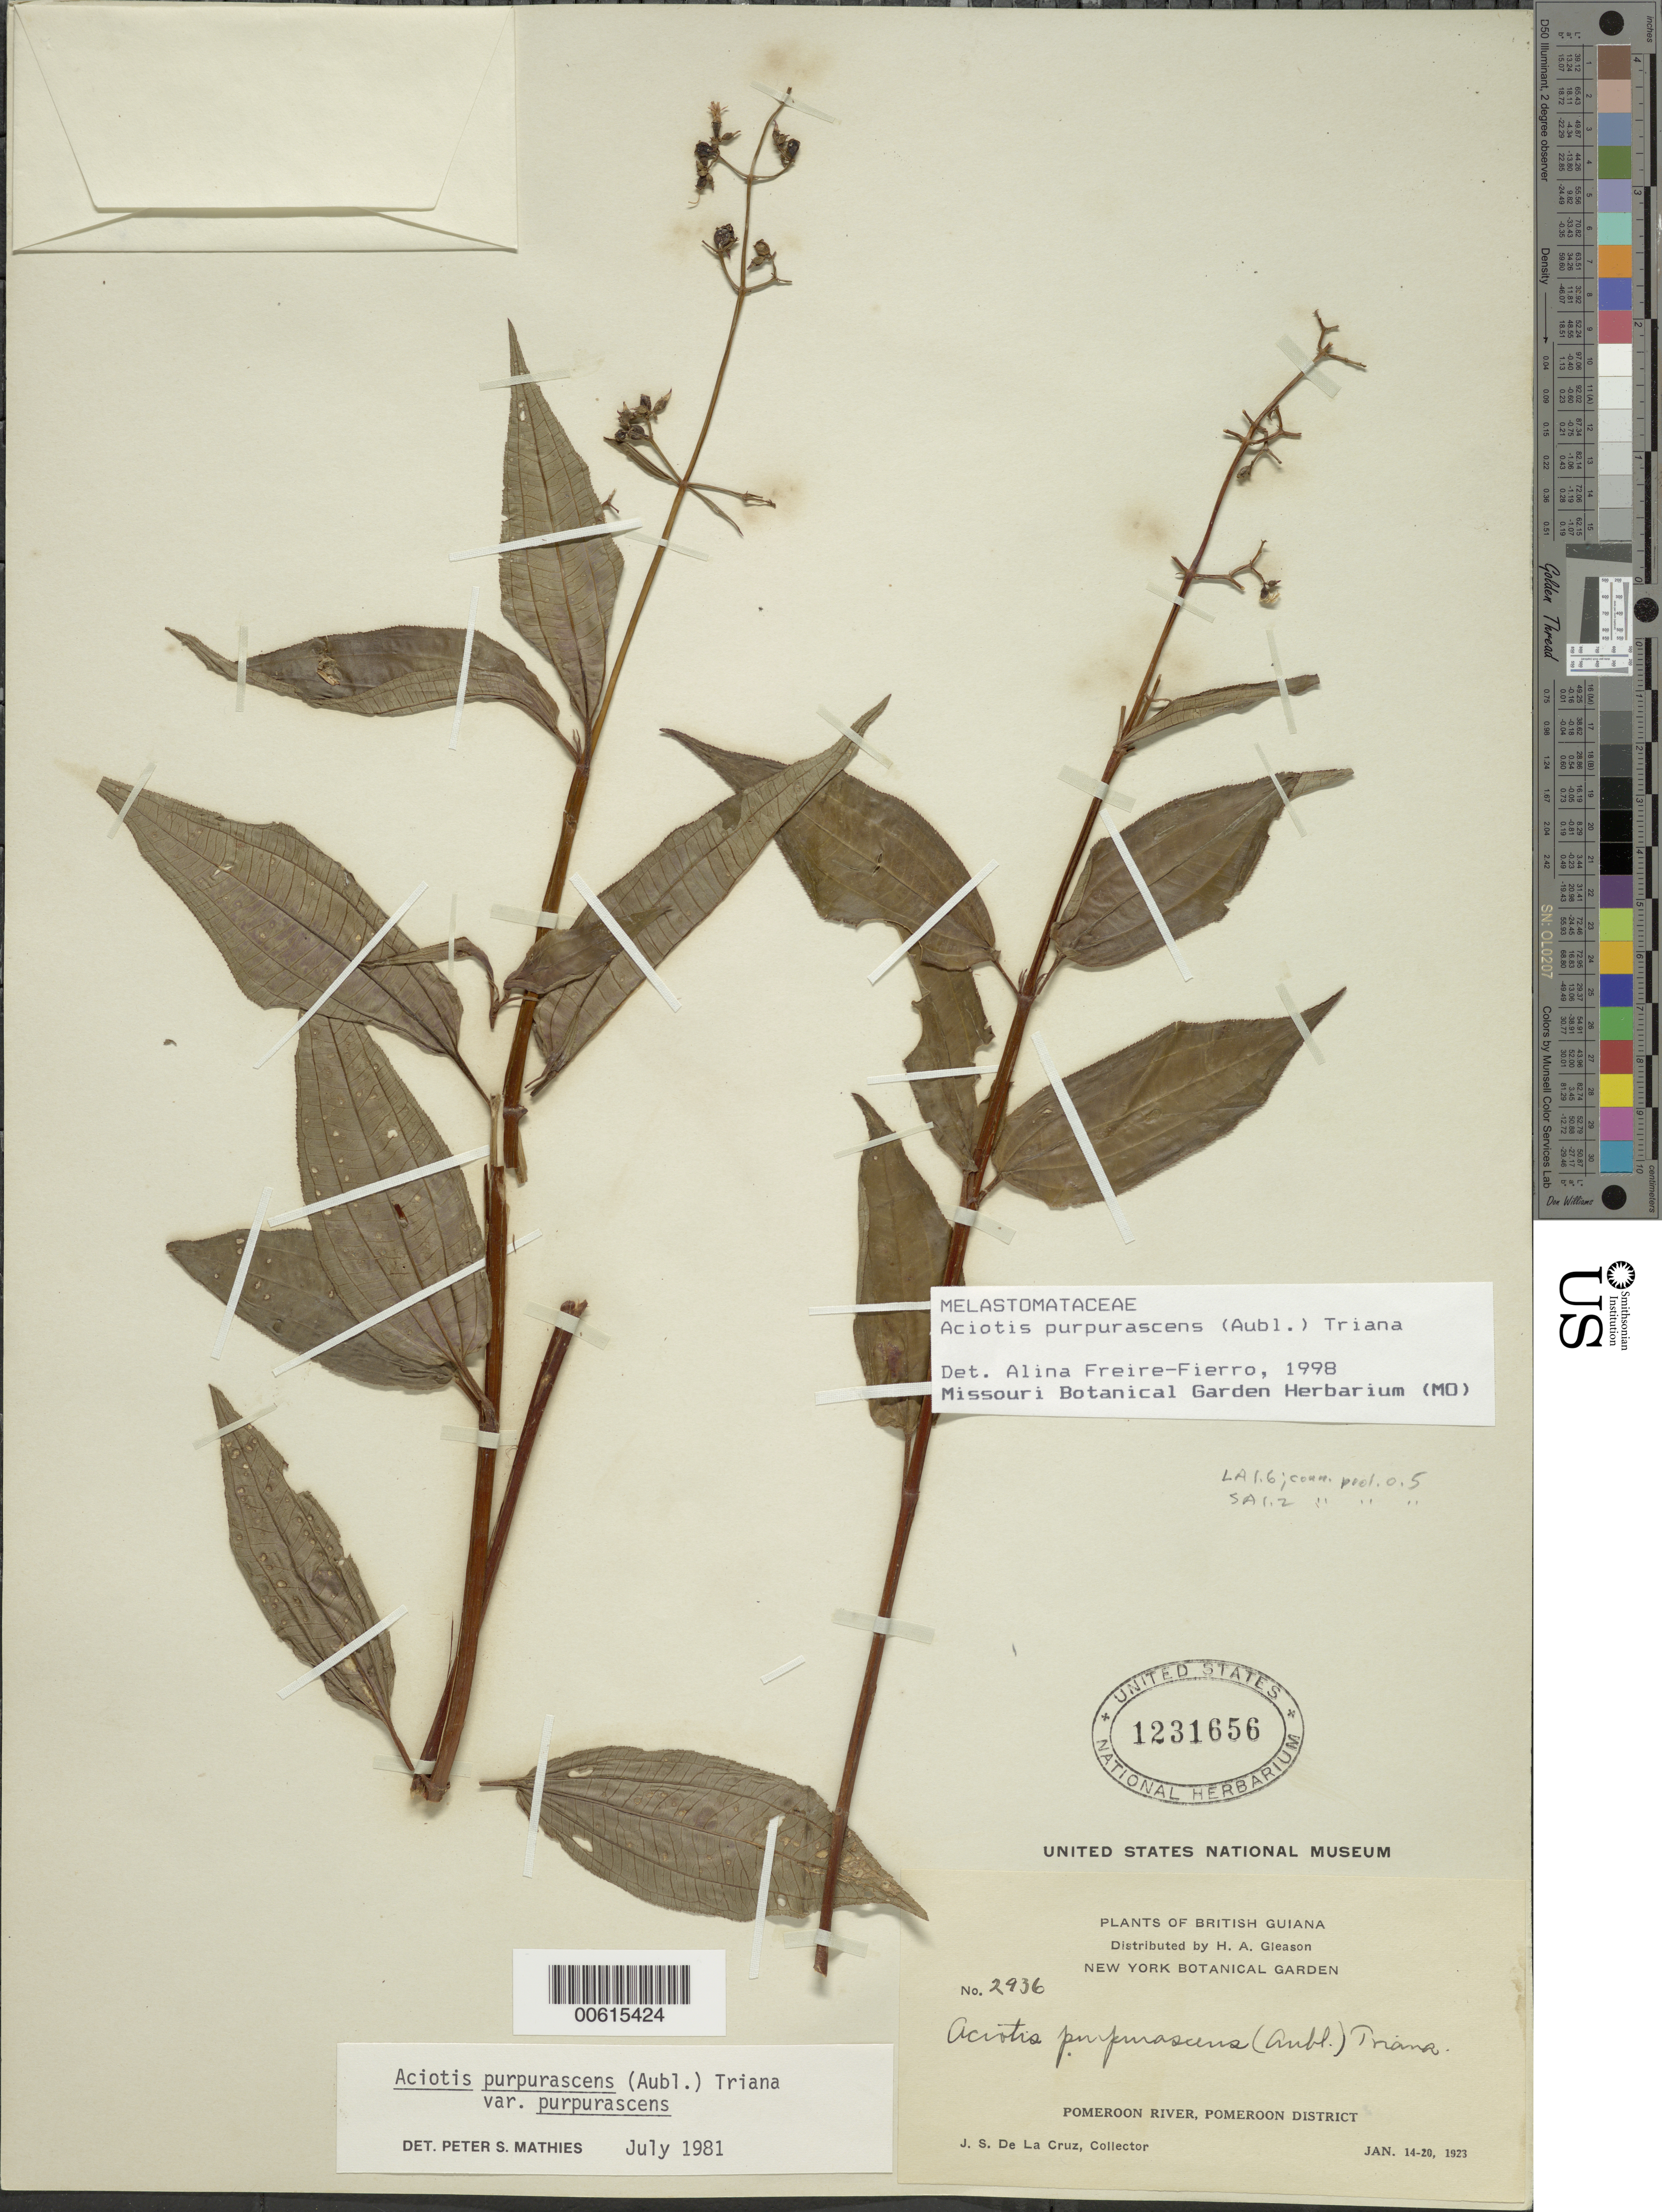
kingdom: Plantae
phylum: Tracheophyta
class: Magnoliopsida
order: Myrtales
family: Melastomataceae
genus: Aciotis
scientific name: Aciotis purpurascens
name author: (Aubl.) Triana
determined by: Freire-Fierro, A.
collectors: J. S. de la Cruz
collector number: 2936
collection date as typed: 14-Jan-23 to 20-Jan-23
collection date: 1923-01-14/1923-01-20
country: Guyana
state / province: Pomeroon-Supenaam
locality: Pomeroon R.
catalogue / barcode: US 1231656